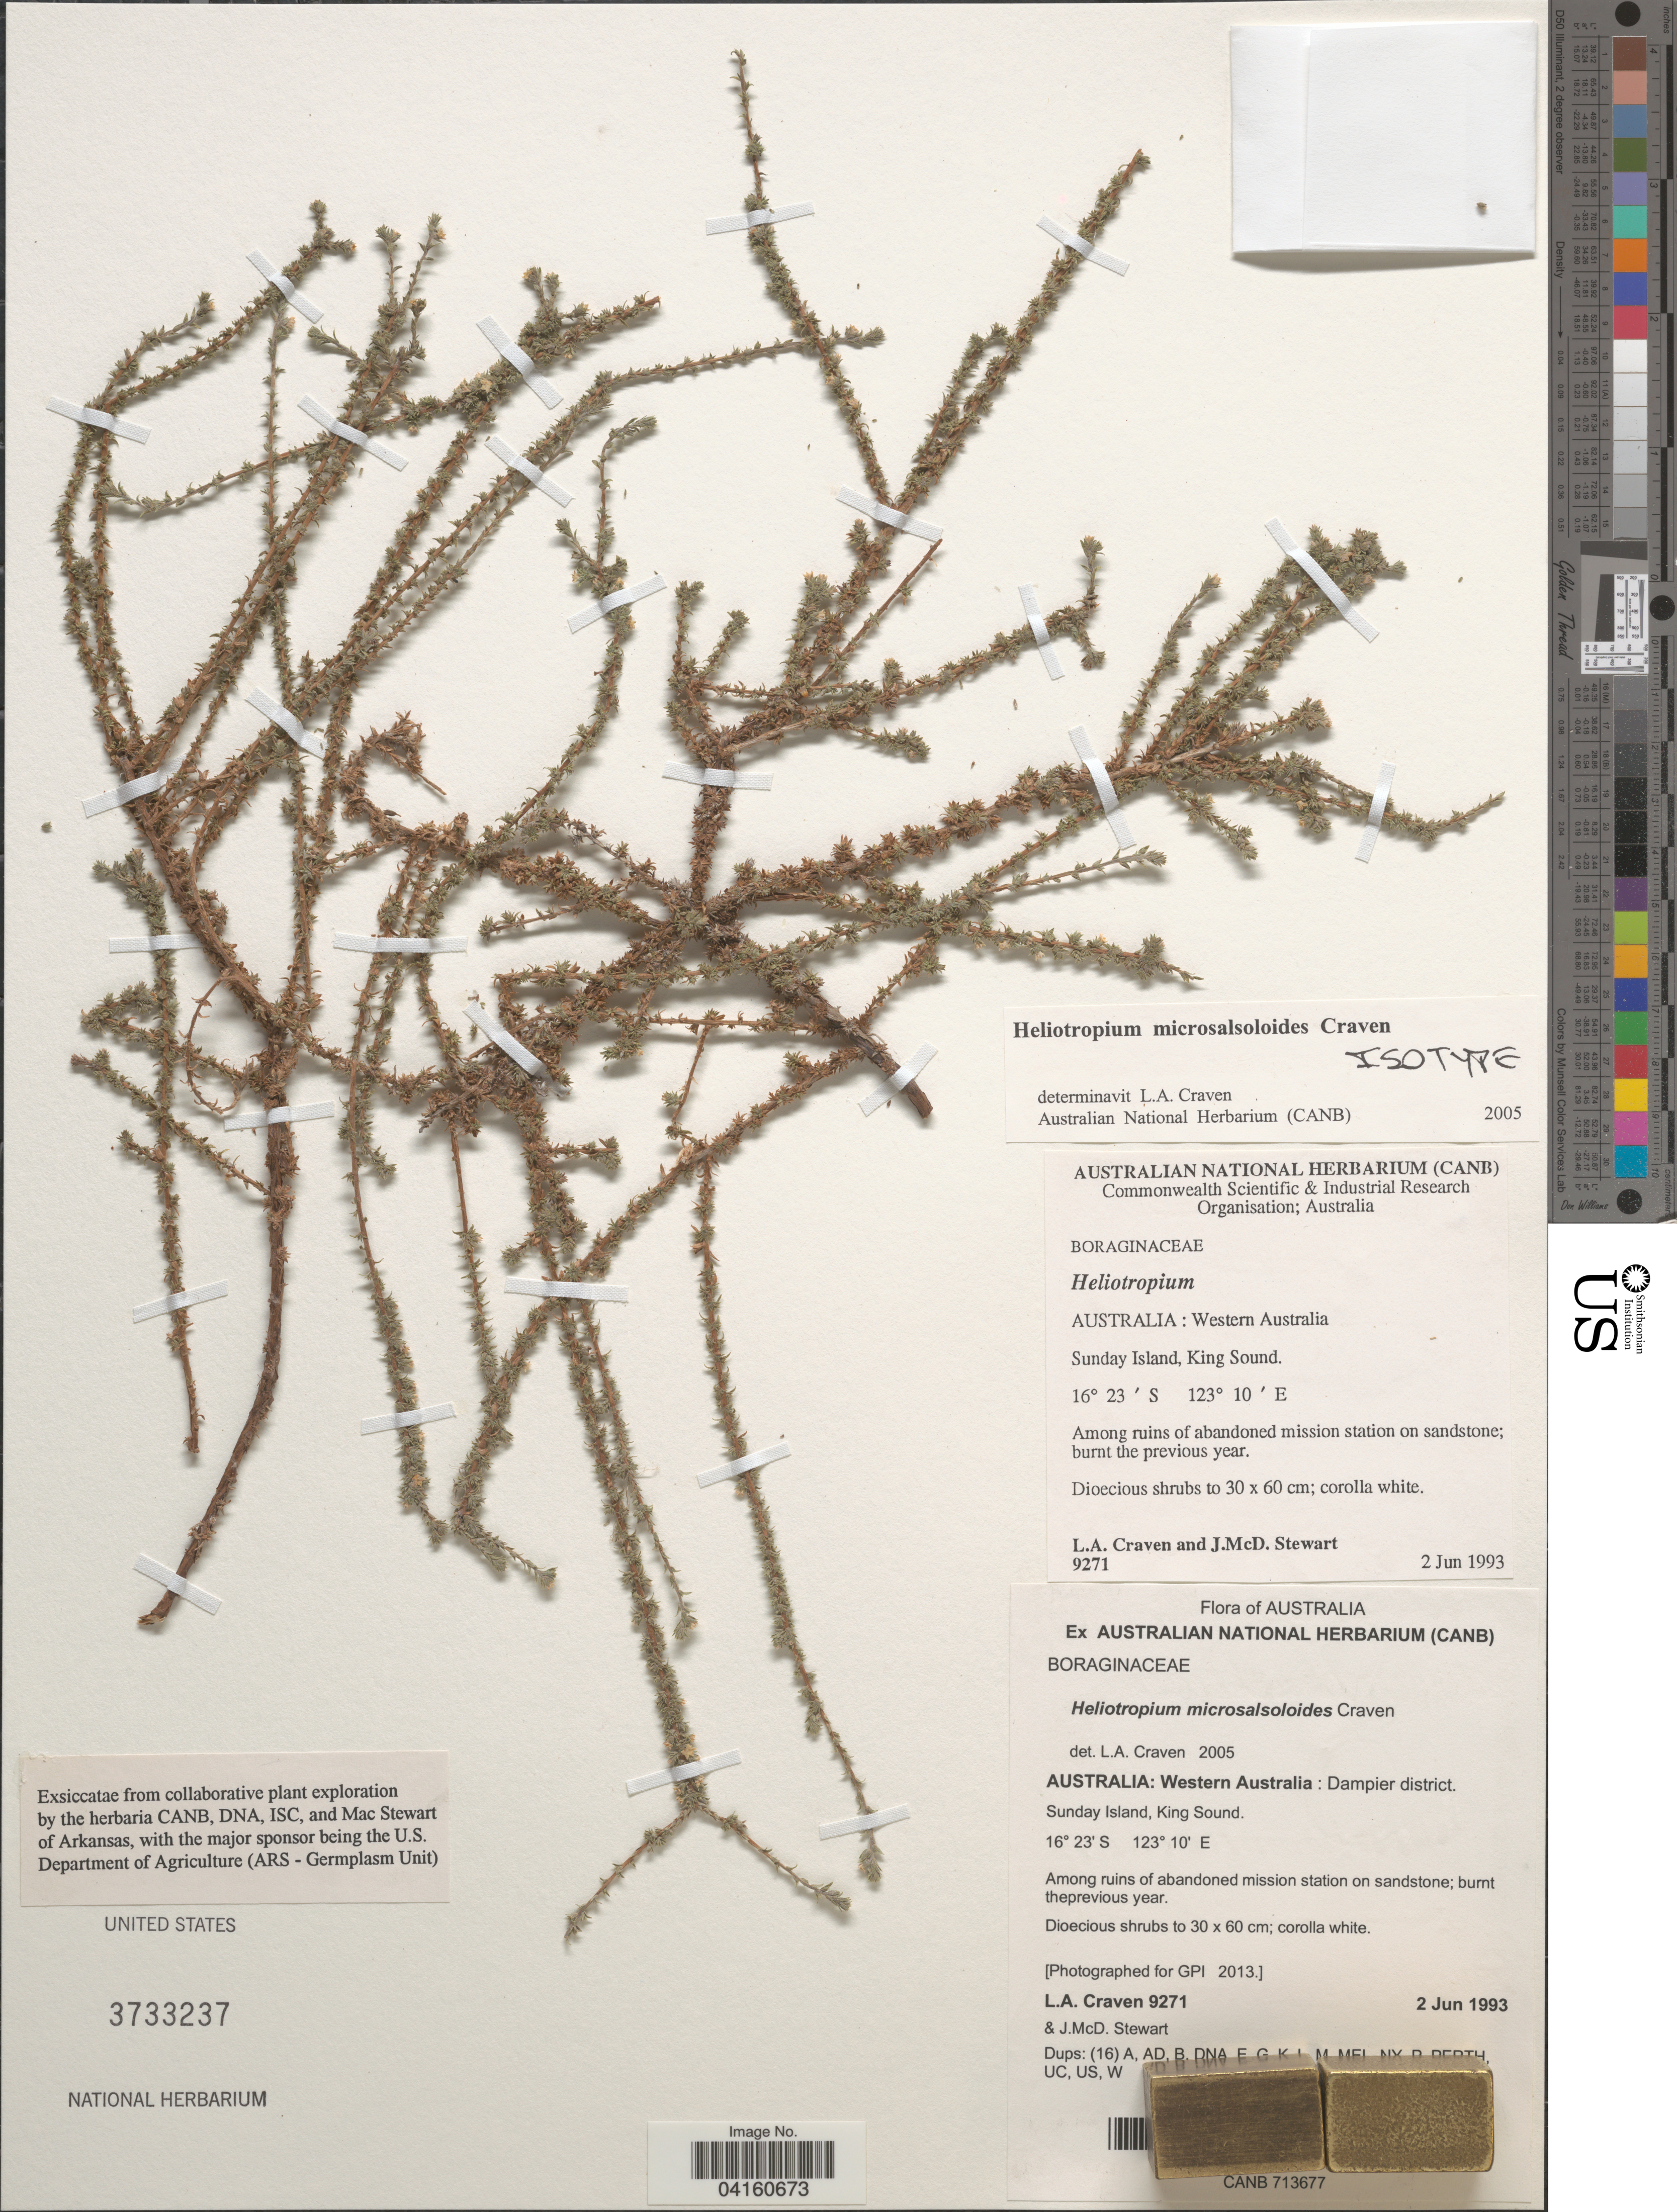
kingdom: Plantae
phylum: Tracheophyta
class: Magnoliopsida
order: Boraginales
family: Heliotropiaceae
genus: Heliotropium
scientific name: Heliotropium microsalsoloides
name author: Craven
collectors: L. A. Craven & J. Stewart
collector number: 9271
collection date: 1993-06-02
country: Australia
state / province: Western Australia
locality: Sunday Island, King Sound. Dampier district.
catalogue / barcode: US 3733237